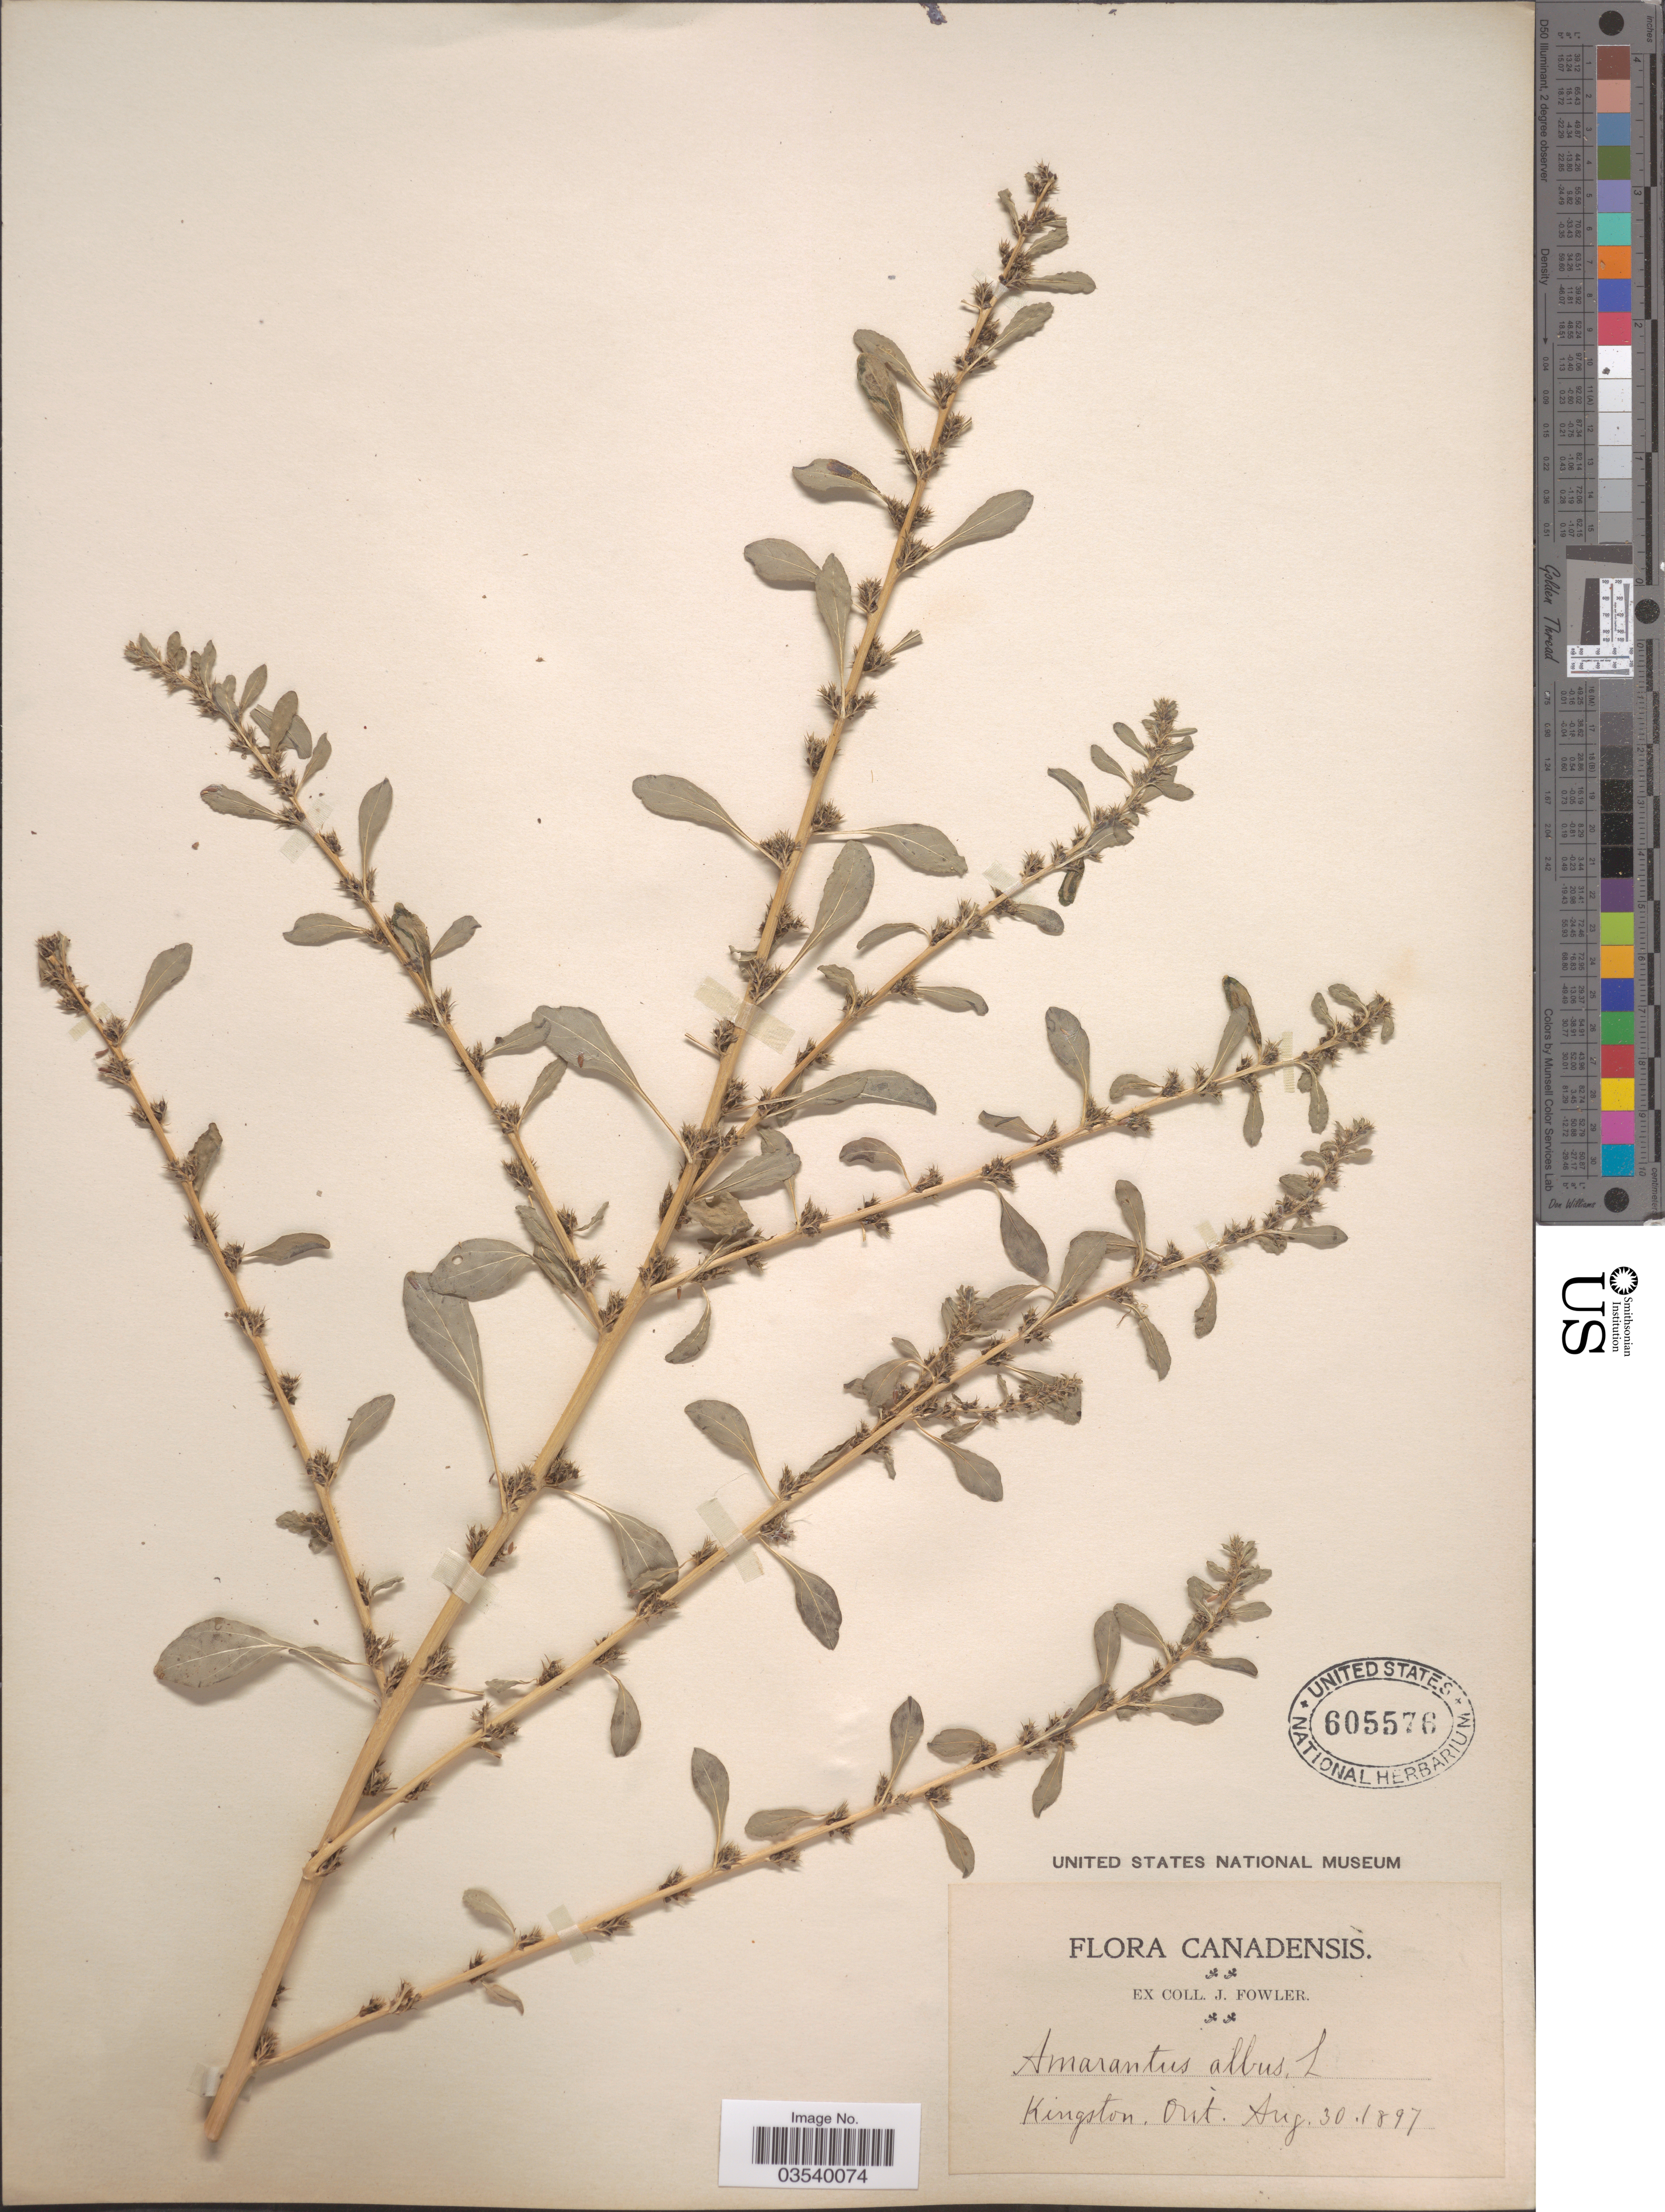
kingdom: Plantae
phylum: Tracheophyta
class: Magnoliopsida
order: Caryophyllales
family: Amaranthaceae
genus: Amaranthus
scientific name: Amaranthus albus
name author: L.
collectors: J. Fowler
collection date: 1897-08-30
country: Canada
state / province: Ontario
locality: Kingston.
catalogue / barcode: US 605576